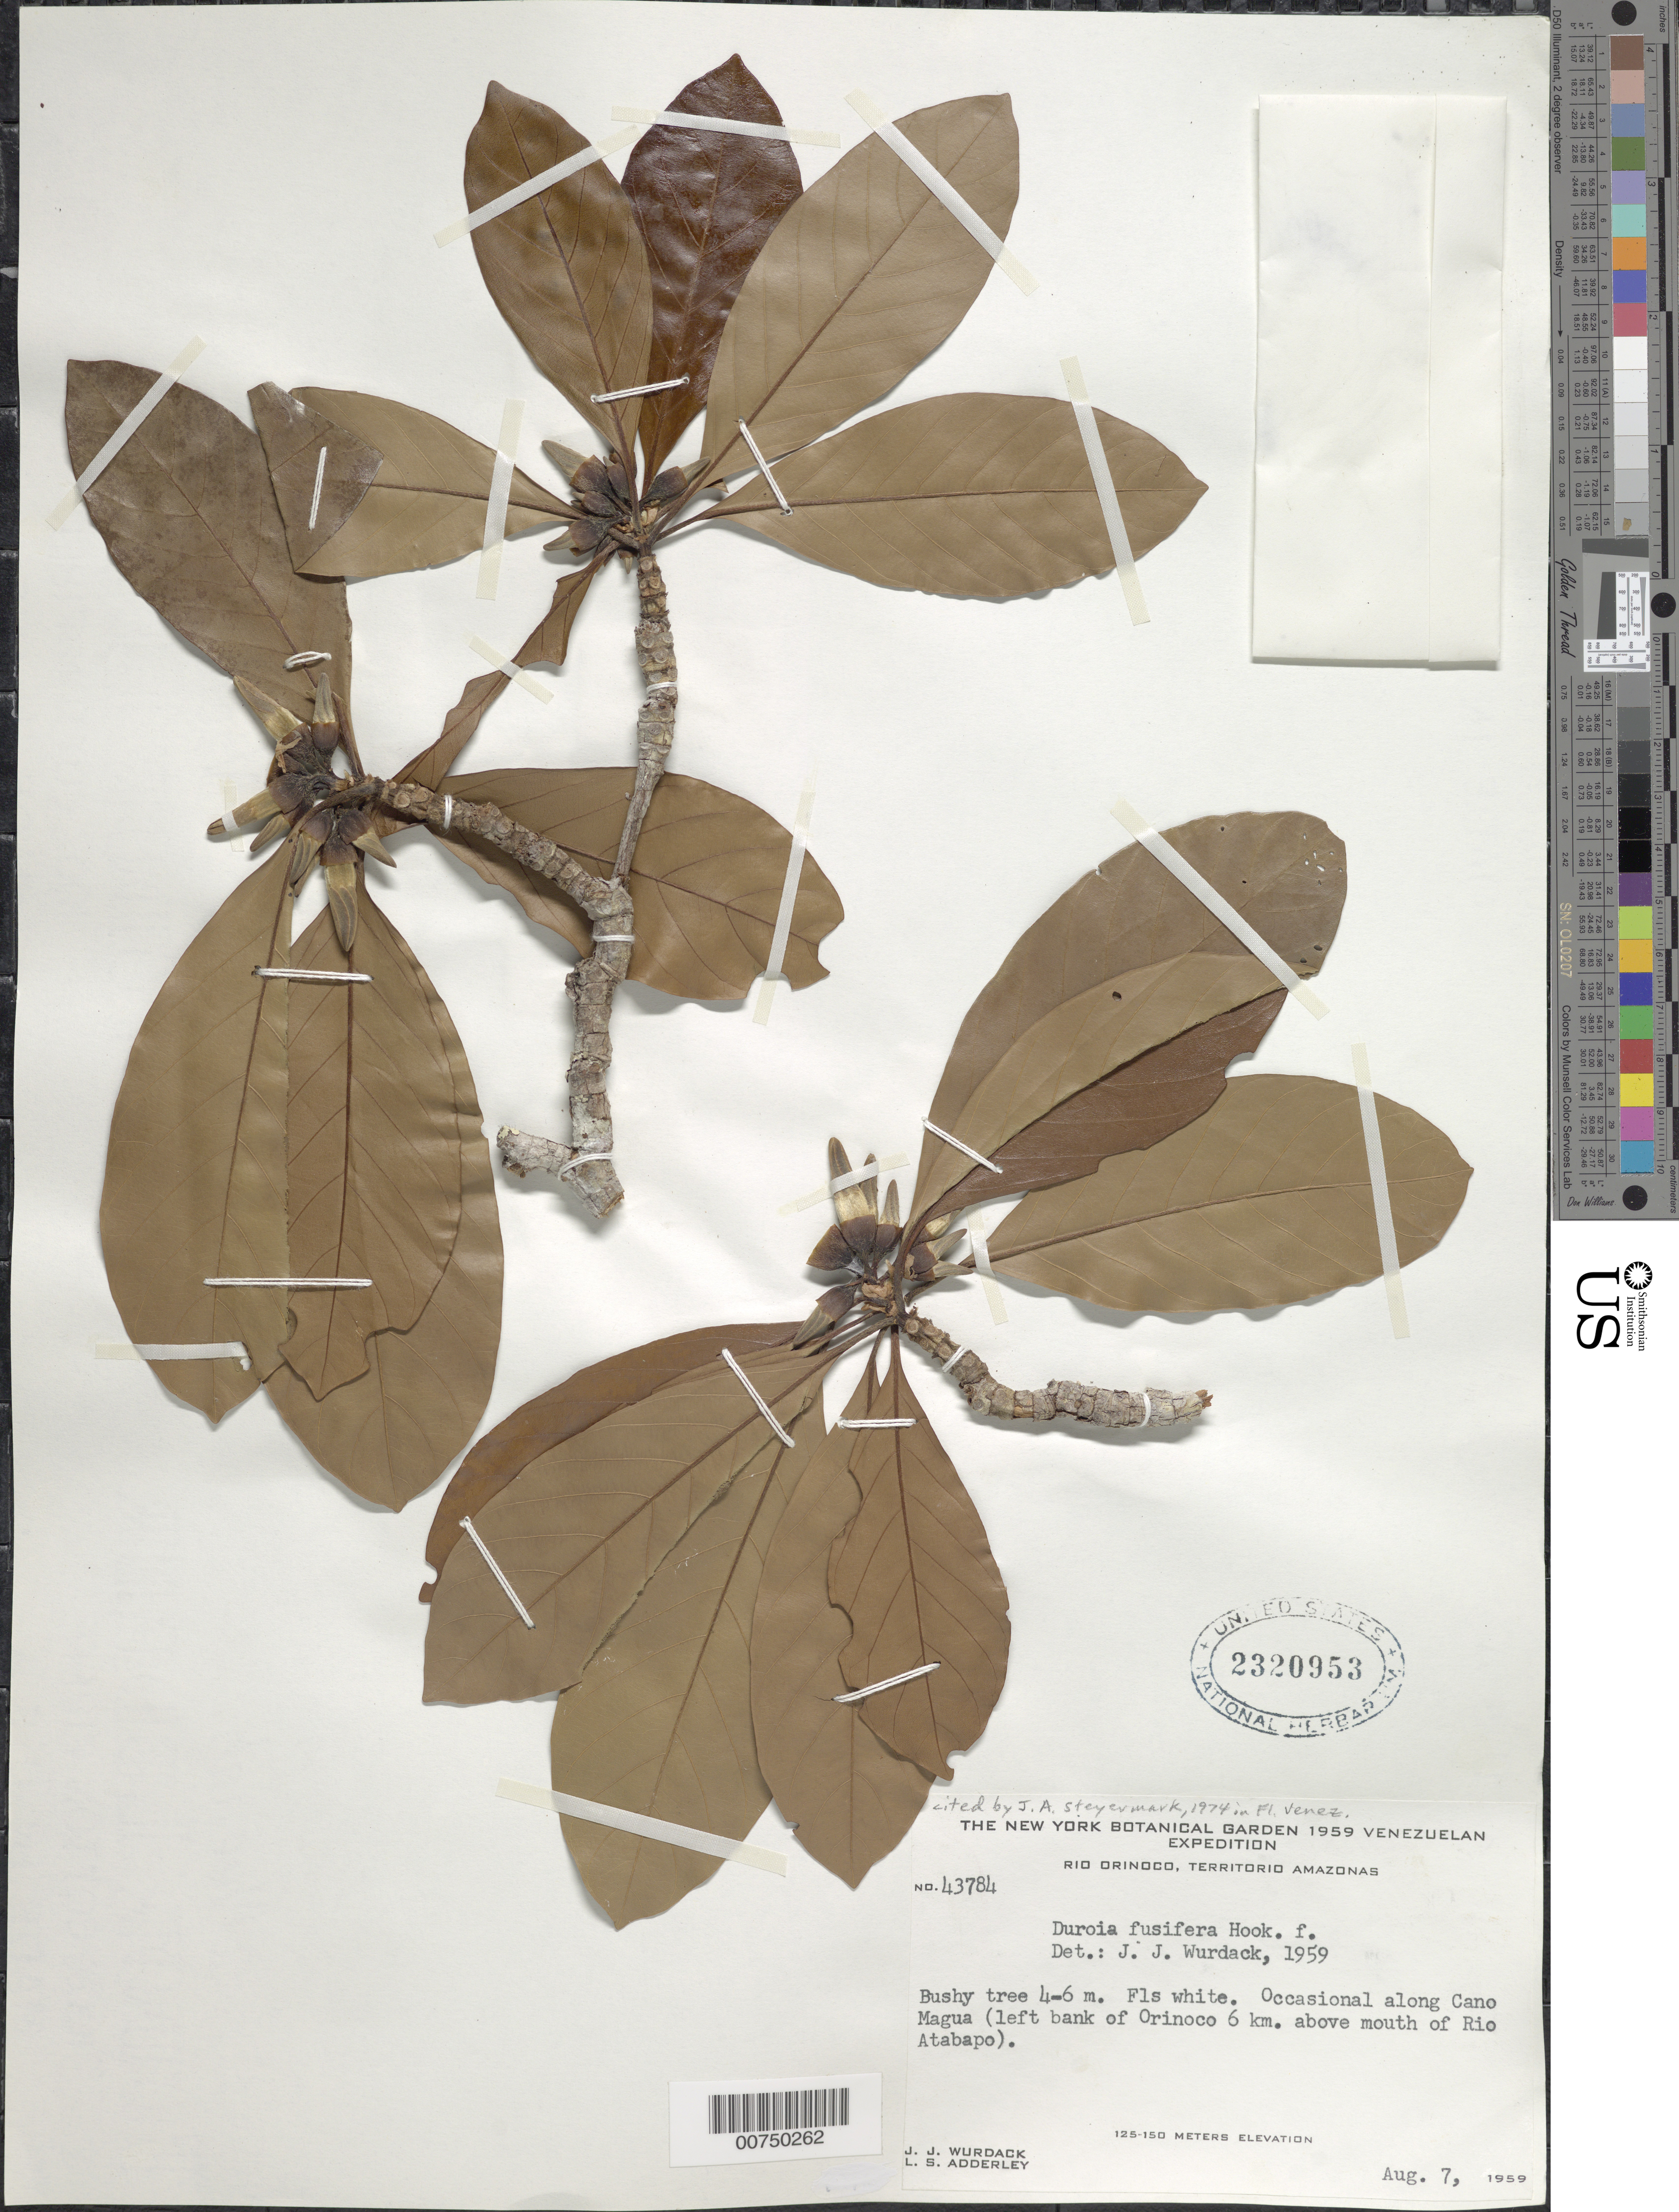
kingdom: Plantae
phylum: Tracheophyta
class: Magnoliopsida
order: Gentianales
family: Rubiaceae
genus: Duroia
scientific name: Duroia fusifera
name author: Spruce ex K. Schum.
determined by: Wurdack, John J., (US), US (UNITED STATES)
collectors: J. J. Wurdack & L. S. Adderley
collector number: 43784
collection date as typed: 7-Aug-59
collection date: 1959-08-07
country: Venezuela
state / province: Amazonas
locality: Río Orinoco, 6 km above mouth of Río Atabapo, Caño Magua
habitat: Along caño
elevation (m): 125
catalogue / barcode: US 2320953